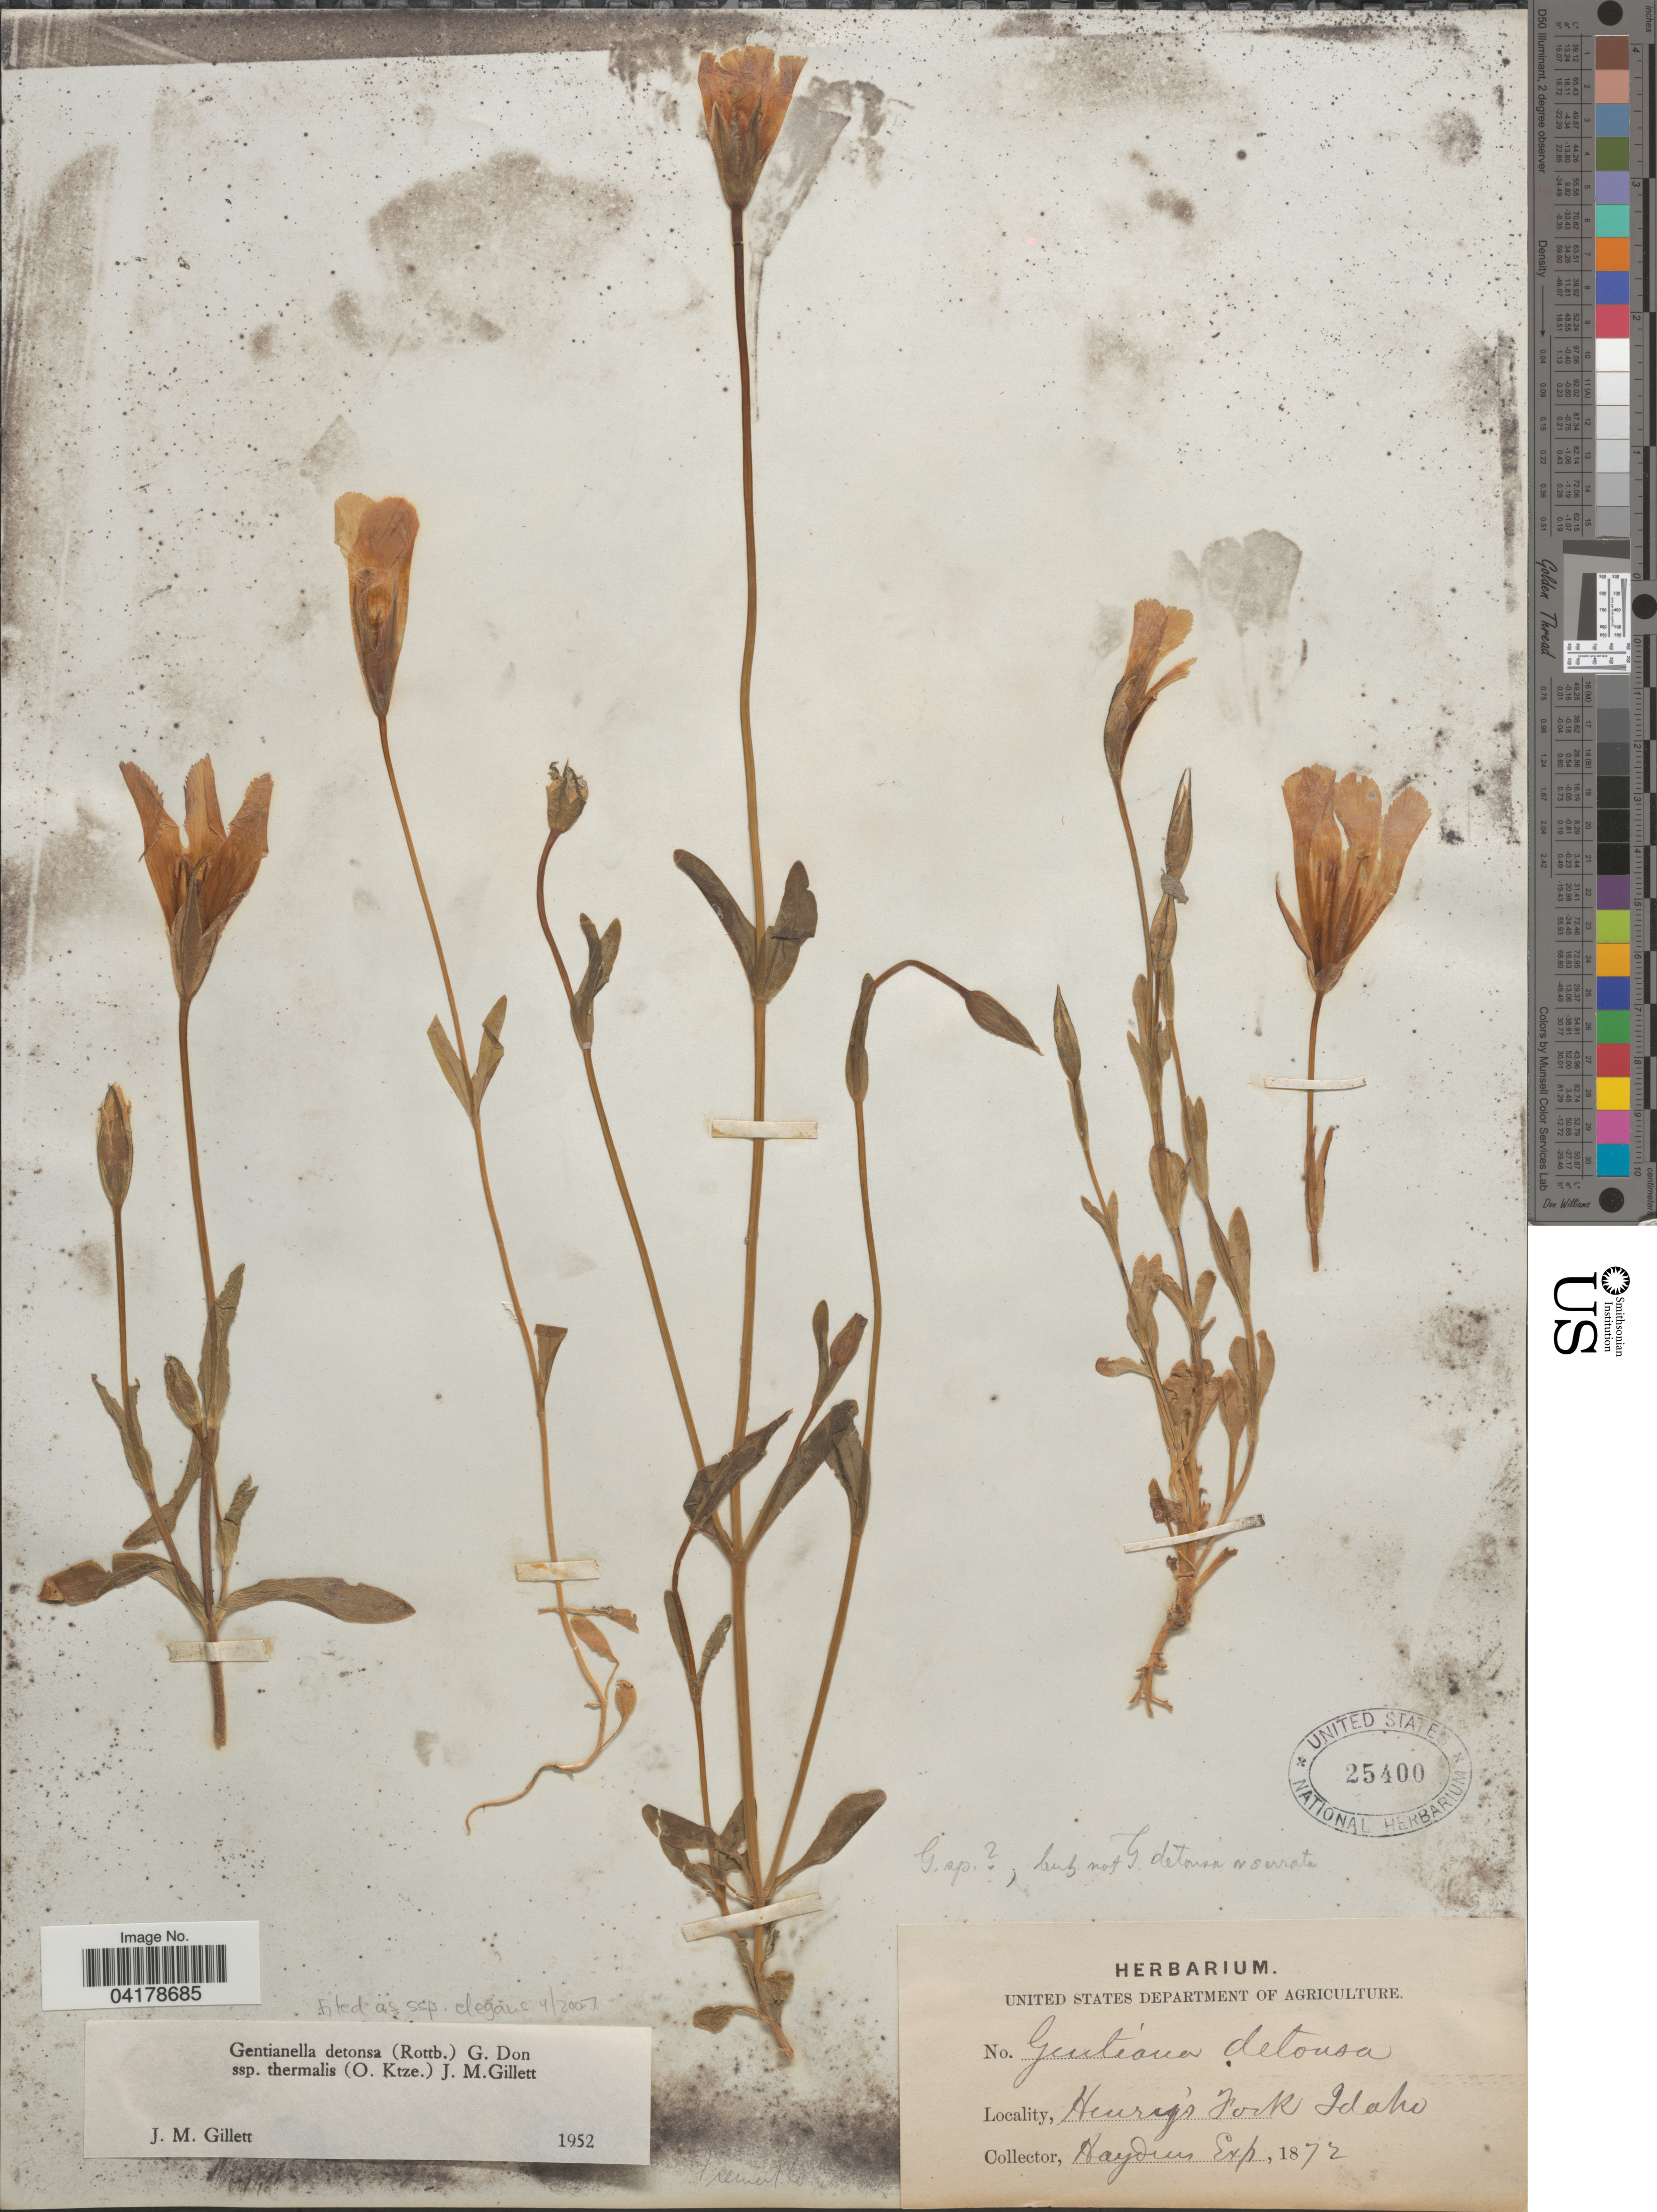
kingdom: Plantae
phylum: Tracheophyta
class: Magnoliopsida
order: Gentianales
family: Gentianaceae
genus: Gentianella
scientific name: Gentianella detonsa subsp. thermalis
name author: (Kuntze) J.M. Gillett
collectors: Hayden's Exped.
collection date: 1872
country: United States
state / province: Idaho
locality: Fremont Co. Henry's Fork.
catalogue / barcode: US 25400